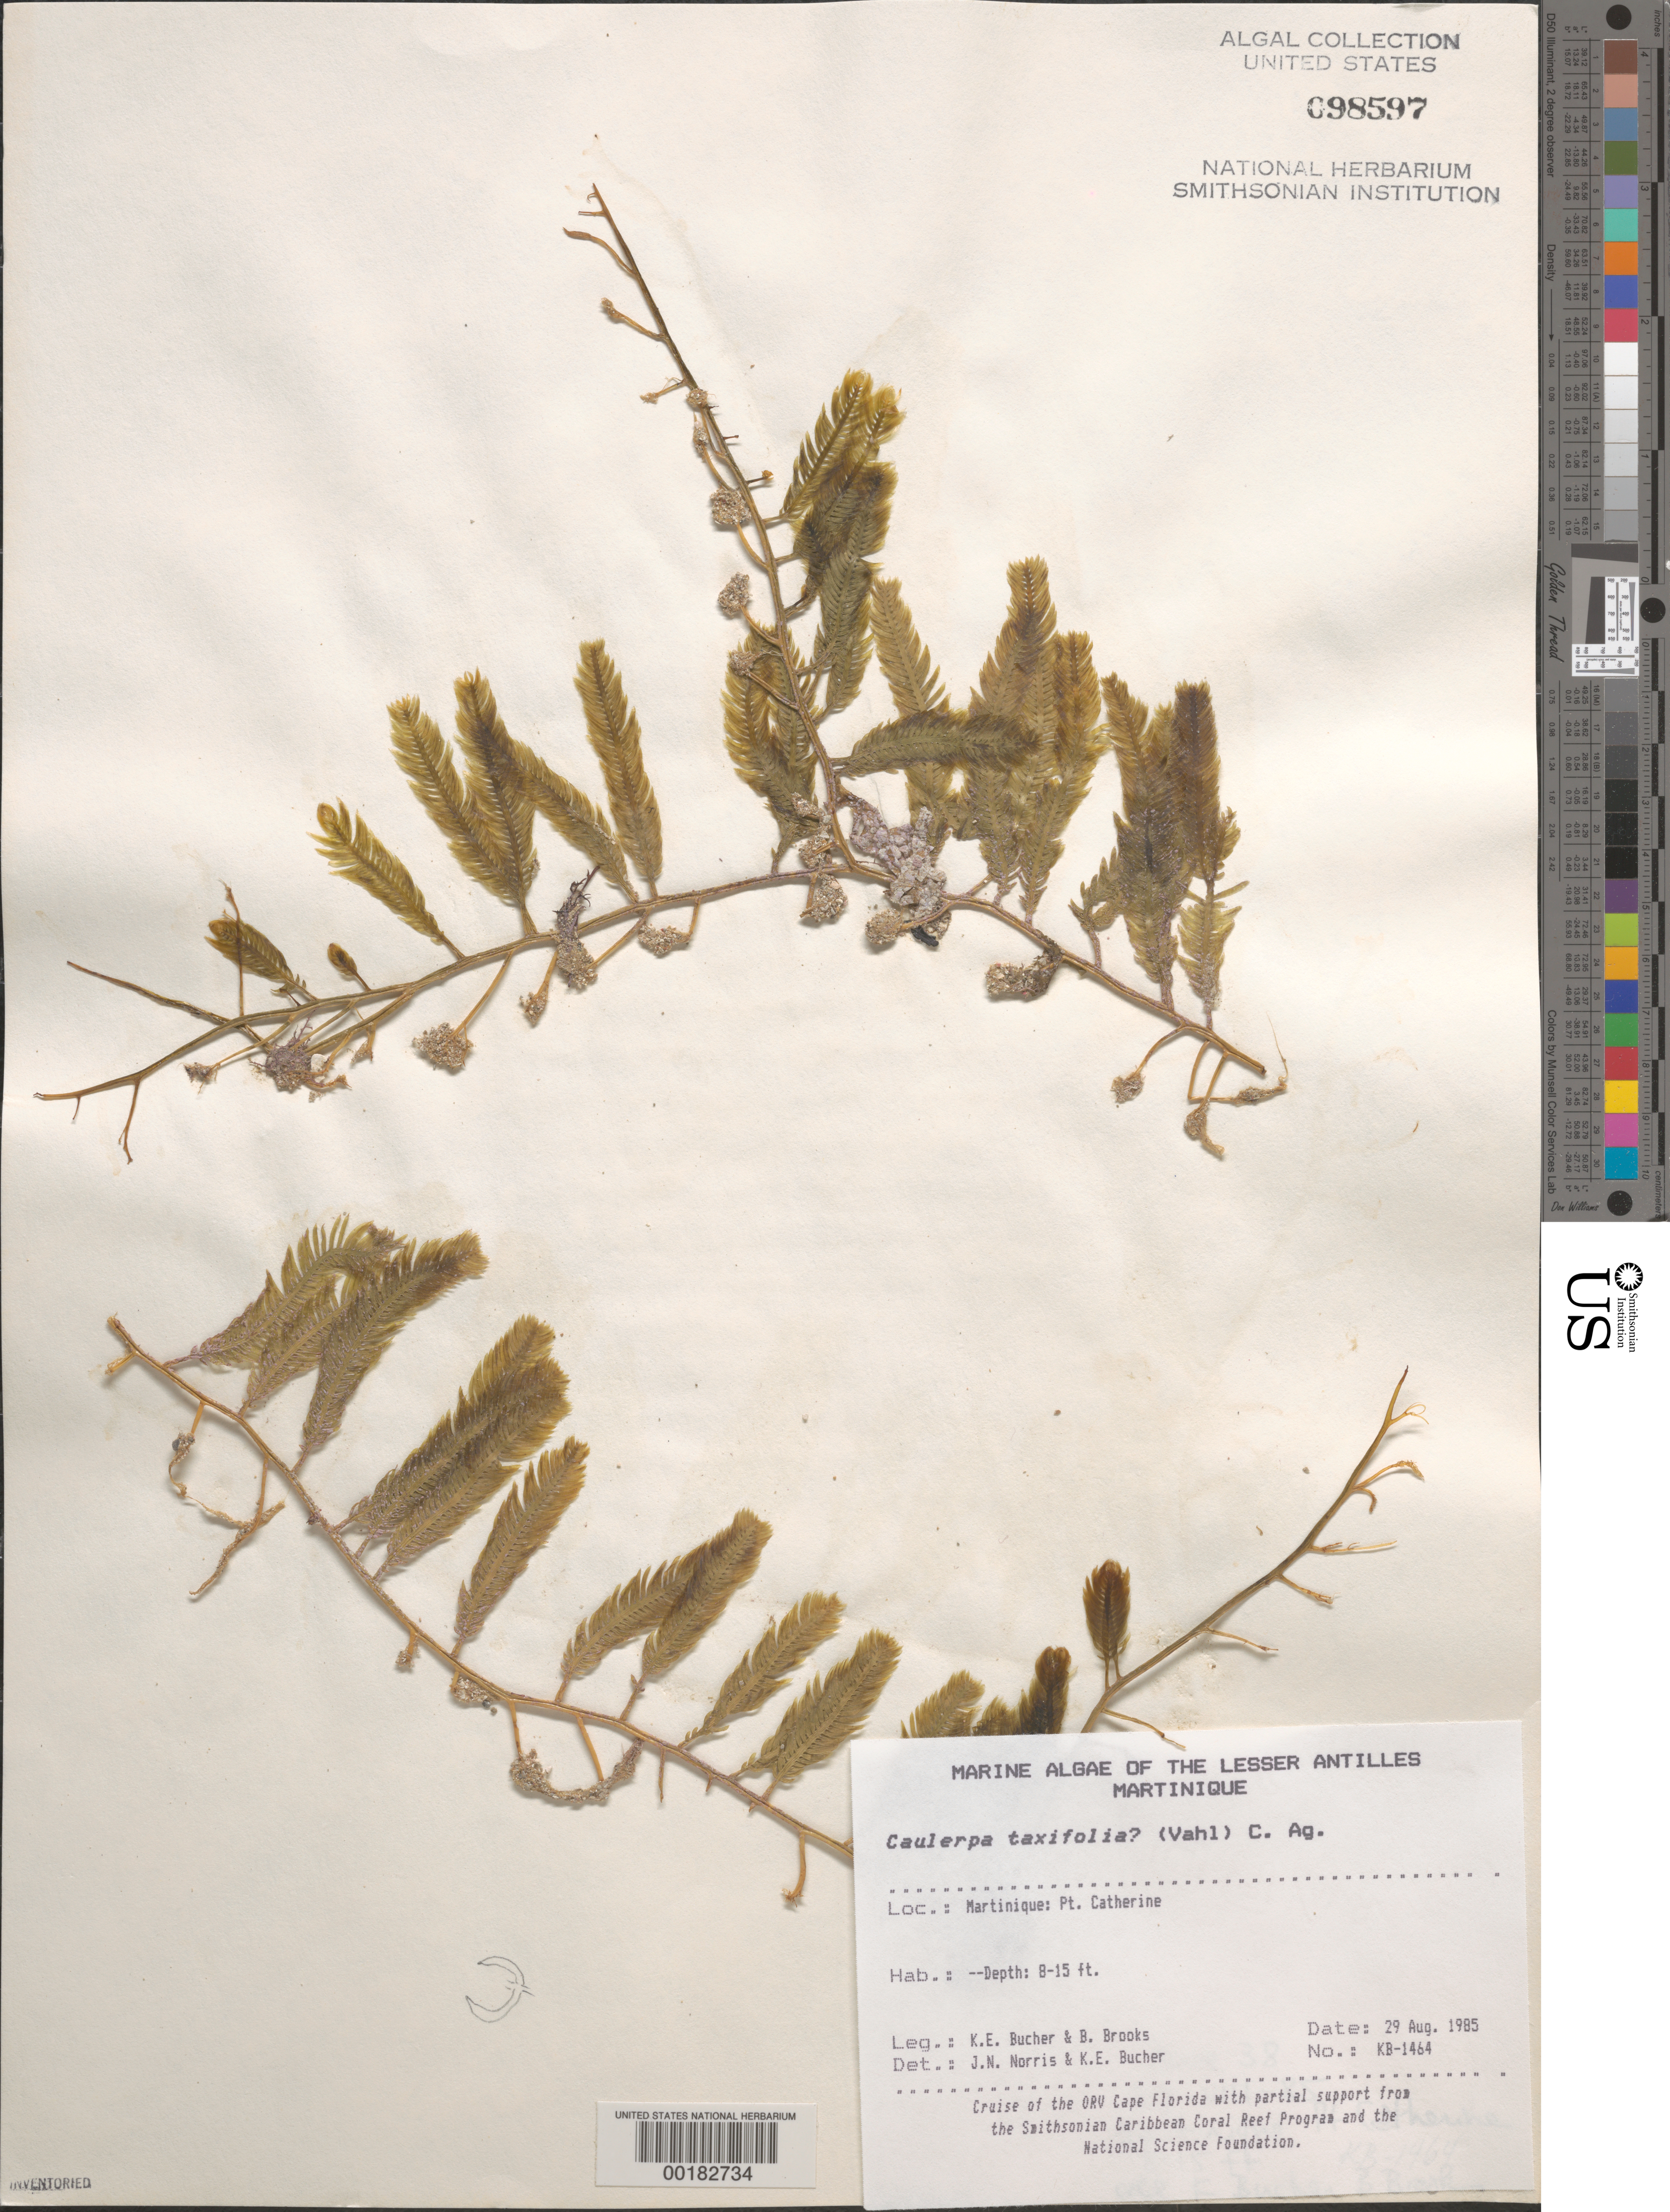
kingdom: Plantae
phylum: Chlorophyta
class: Ulvophyceae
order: Bryopsidales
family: Caulerpaceae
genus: Caulerpa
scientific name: Caulerpa taxifolia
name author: (M. Vahl) C. Agardh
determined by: Norris, J. N.; Bucher, K. E.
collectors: K. E. Bucher & B. Brooks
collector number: Kb-1464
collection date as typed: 29 Aug 1985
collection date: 1985-08-29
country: Martinique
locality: Pointe Catherine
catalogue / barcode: US 98597